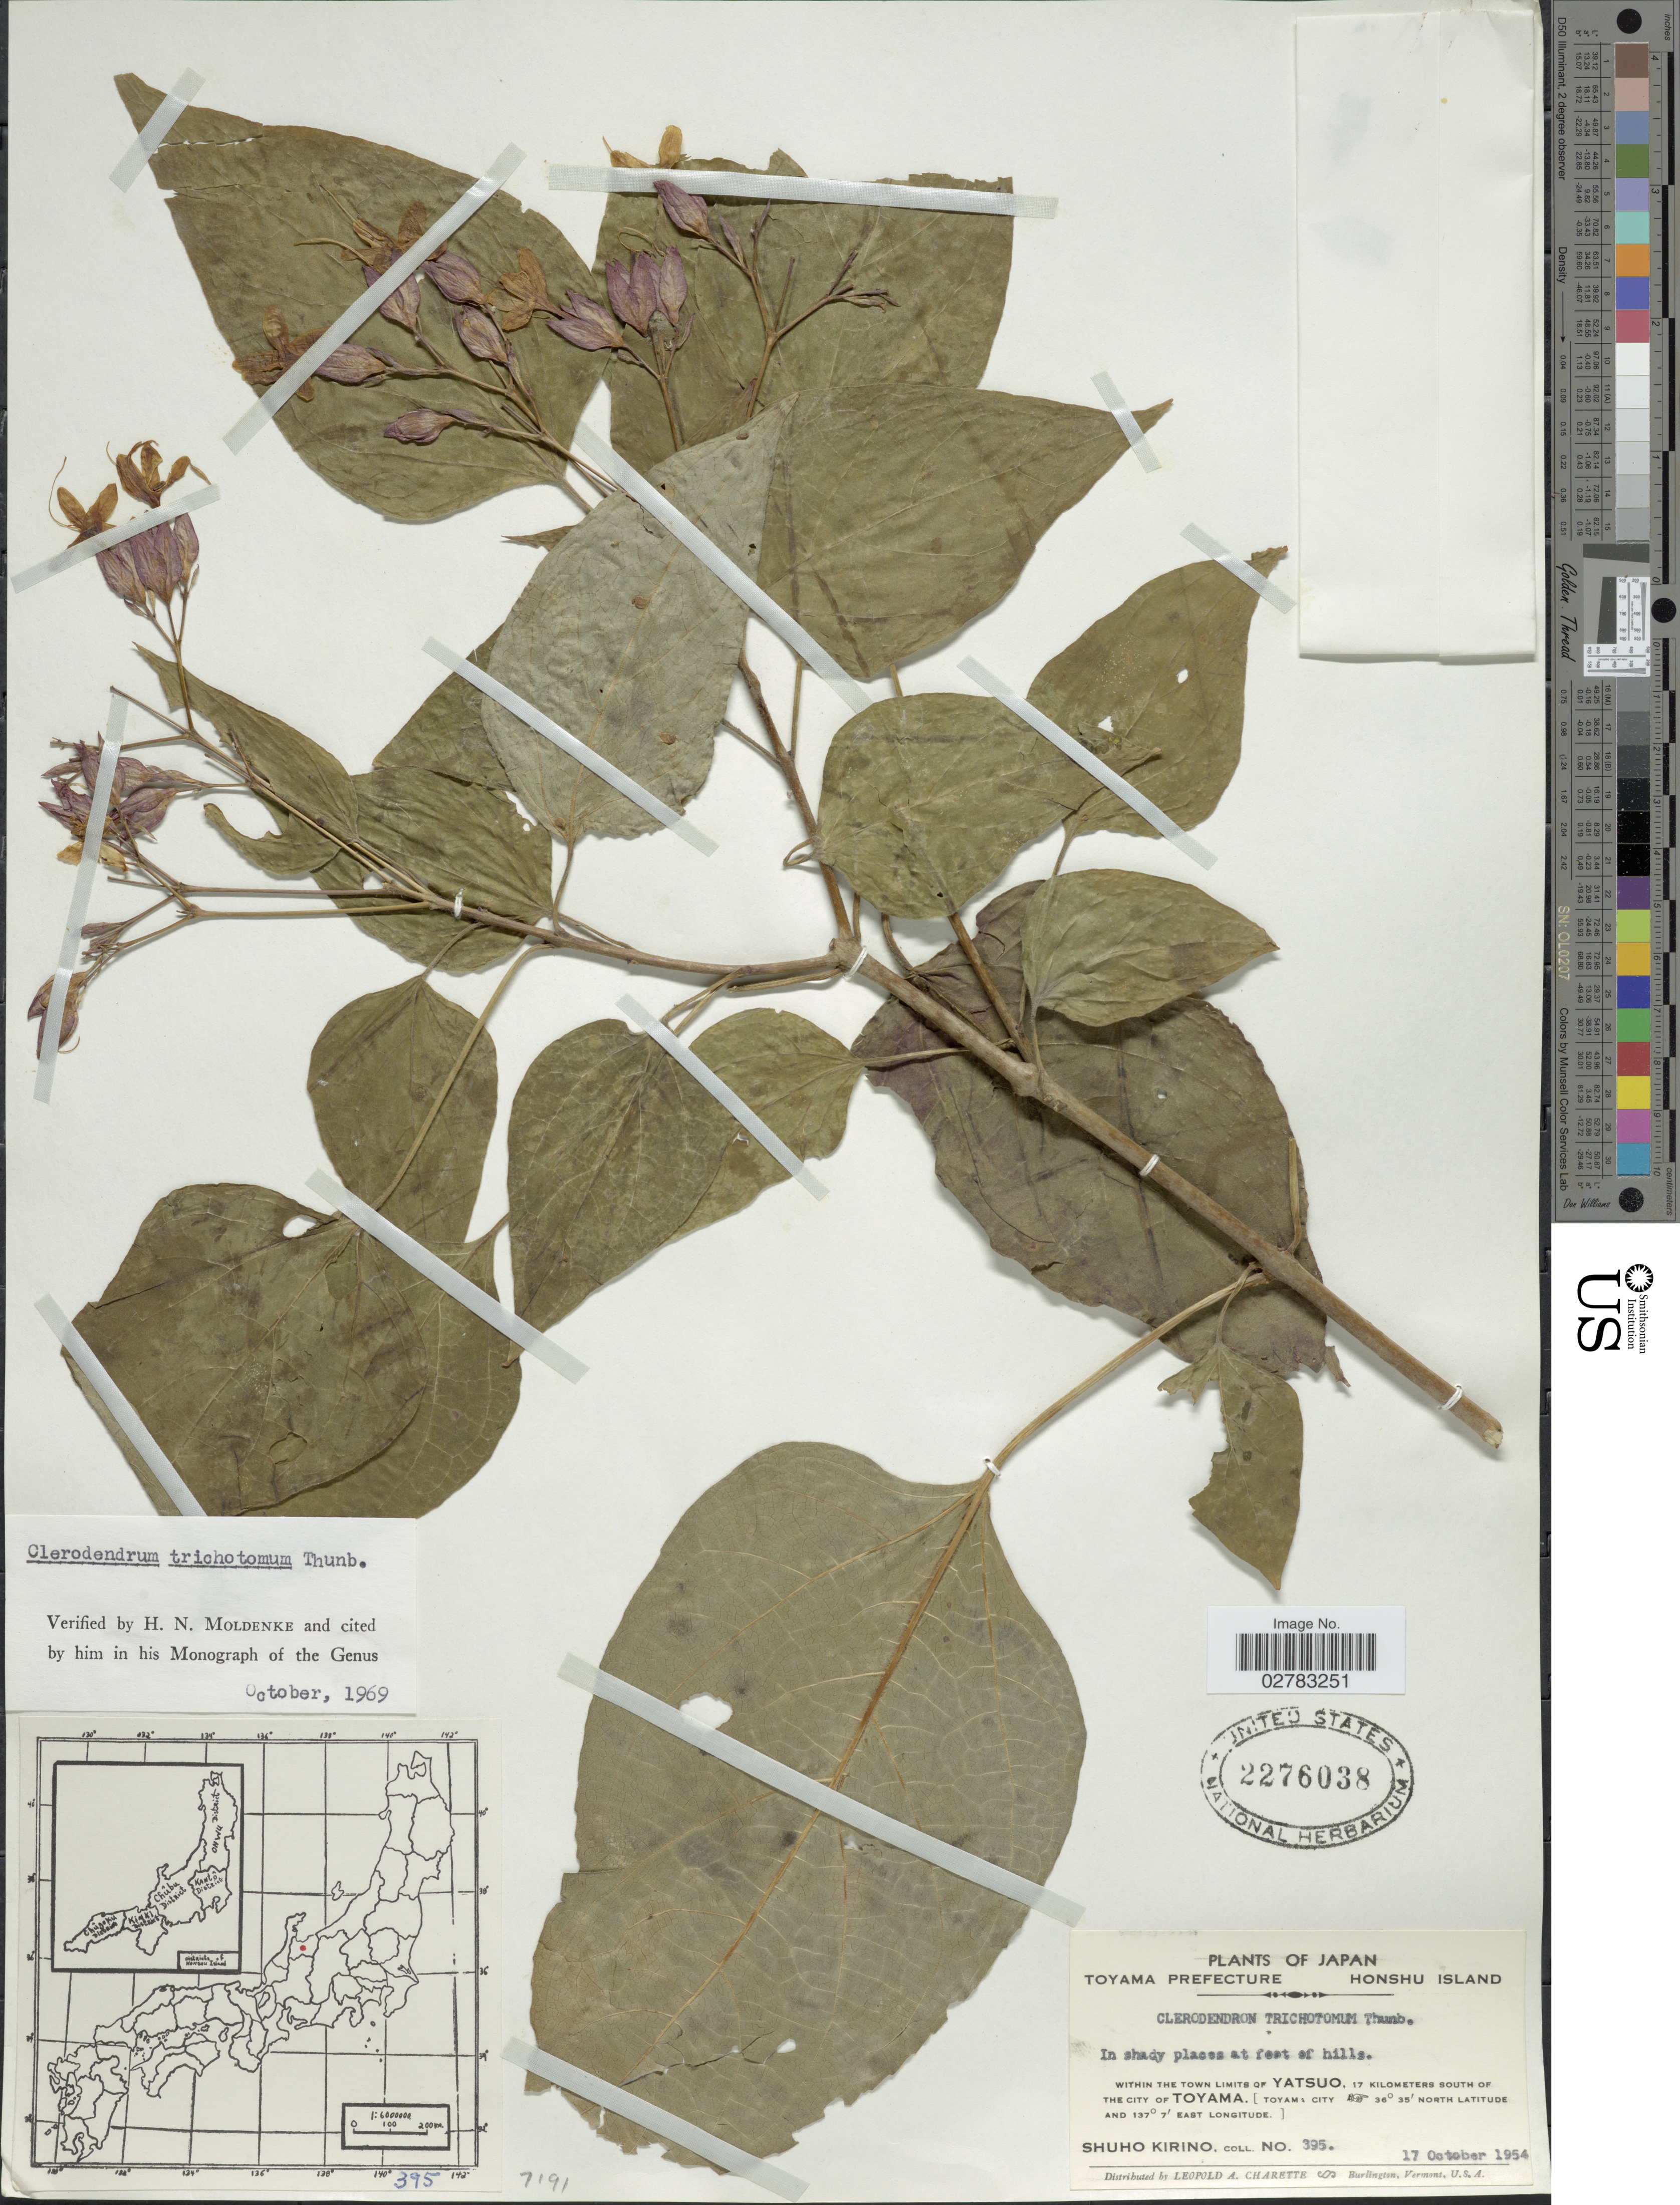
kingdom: Plantae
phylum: Tracheophyta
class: Magnoliopsida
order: Lamiales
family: Lamiaceae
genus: Clerodendrum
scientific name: Clerodendrum trichotomum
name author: Thunb.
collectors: S. Kirino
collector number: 395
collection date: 1954-10-17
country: Japan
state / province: Toyama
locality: Honshu Island, within the town limits of Yatsuo, 17 kilometers south of the city of Toyama.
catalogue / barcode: US 2276038